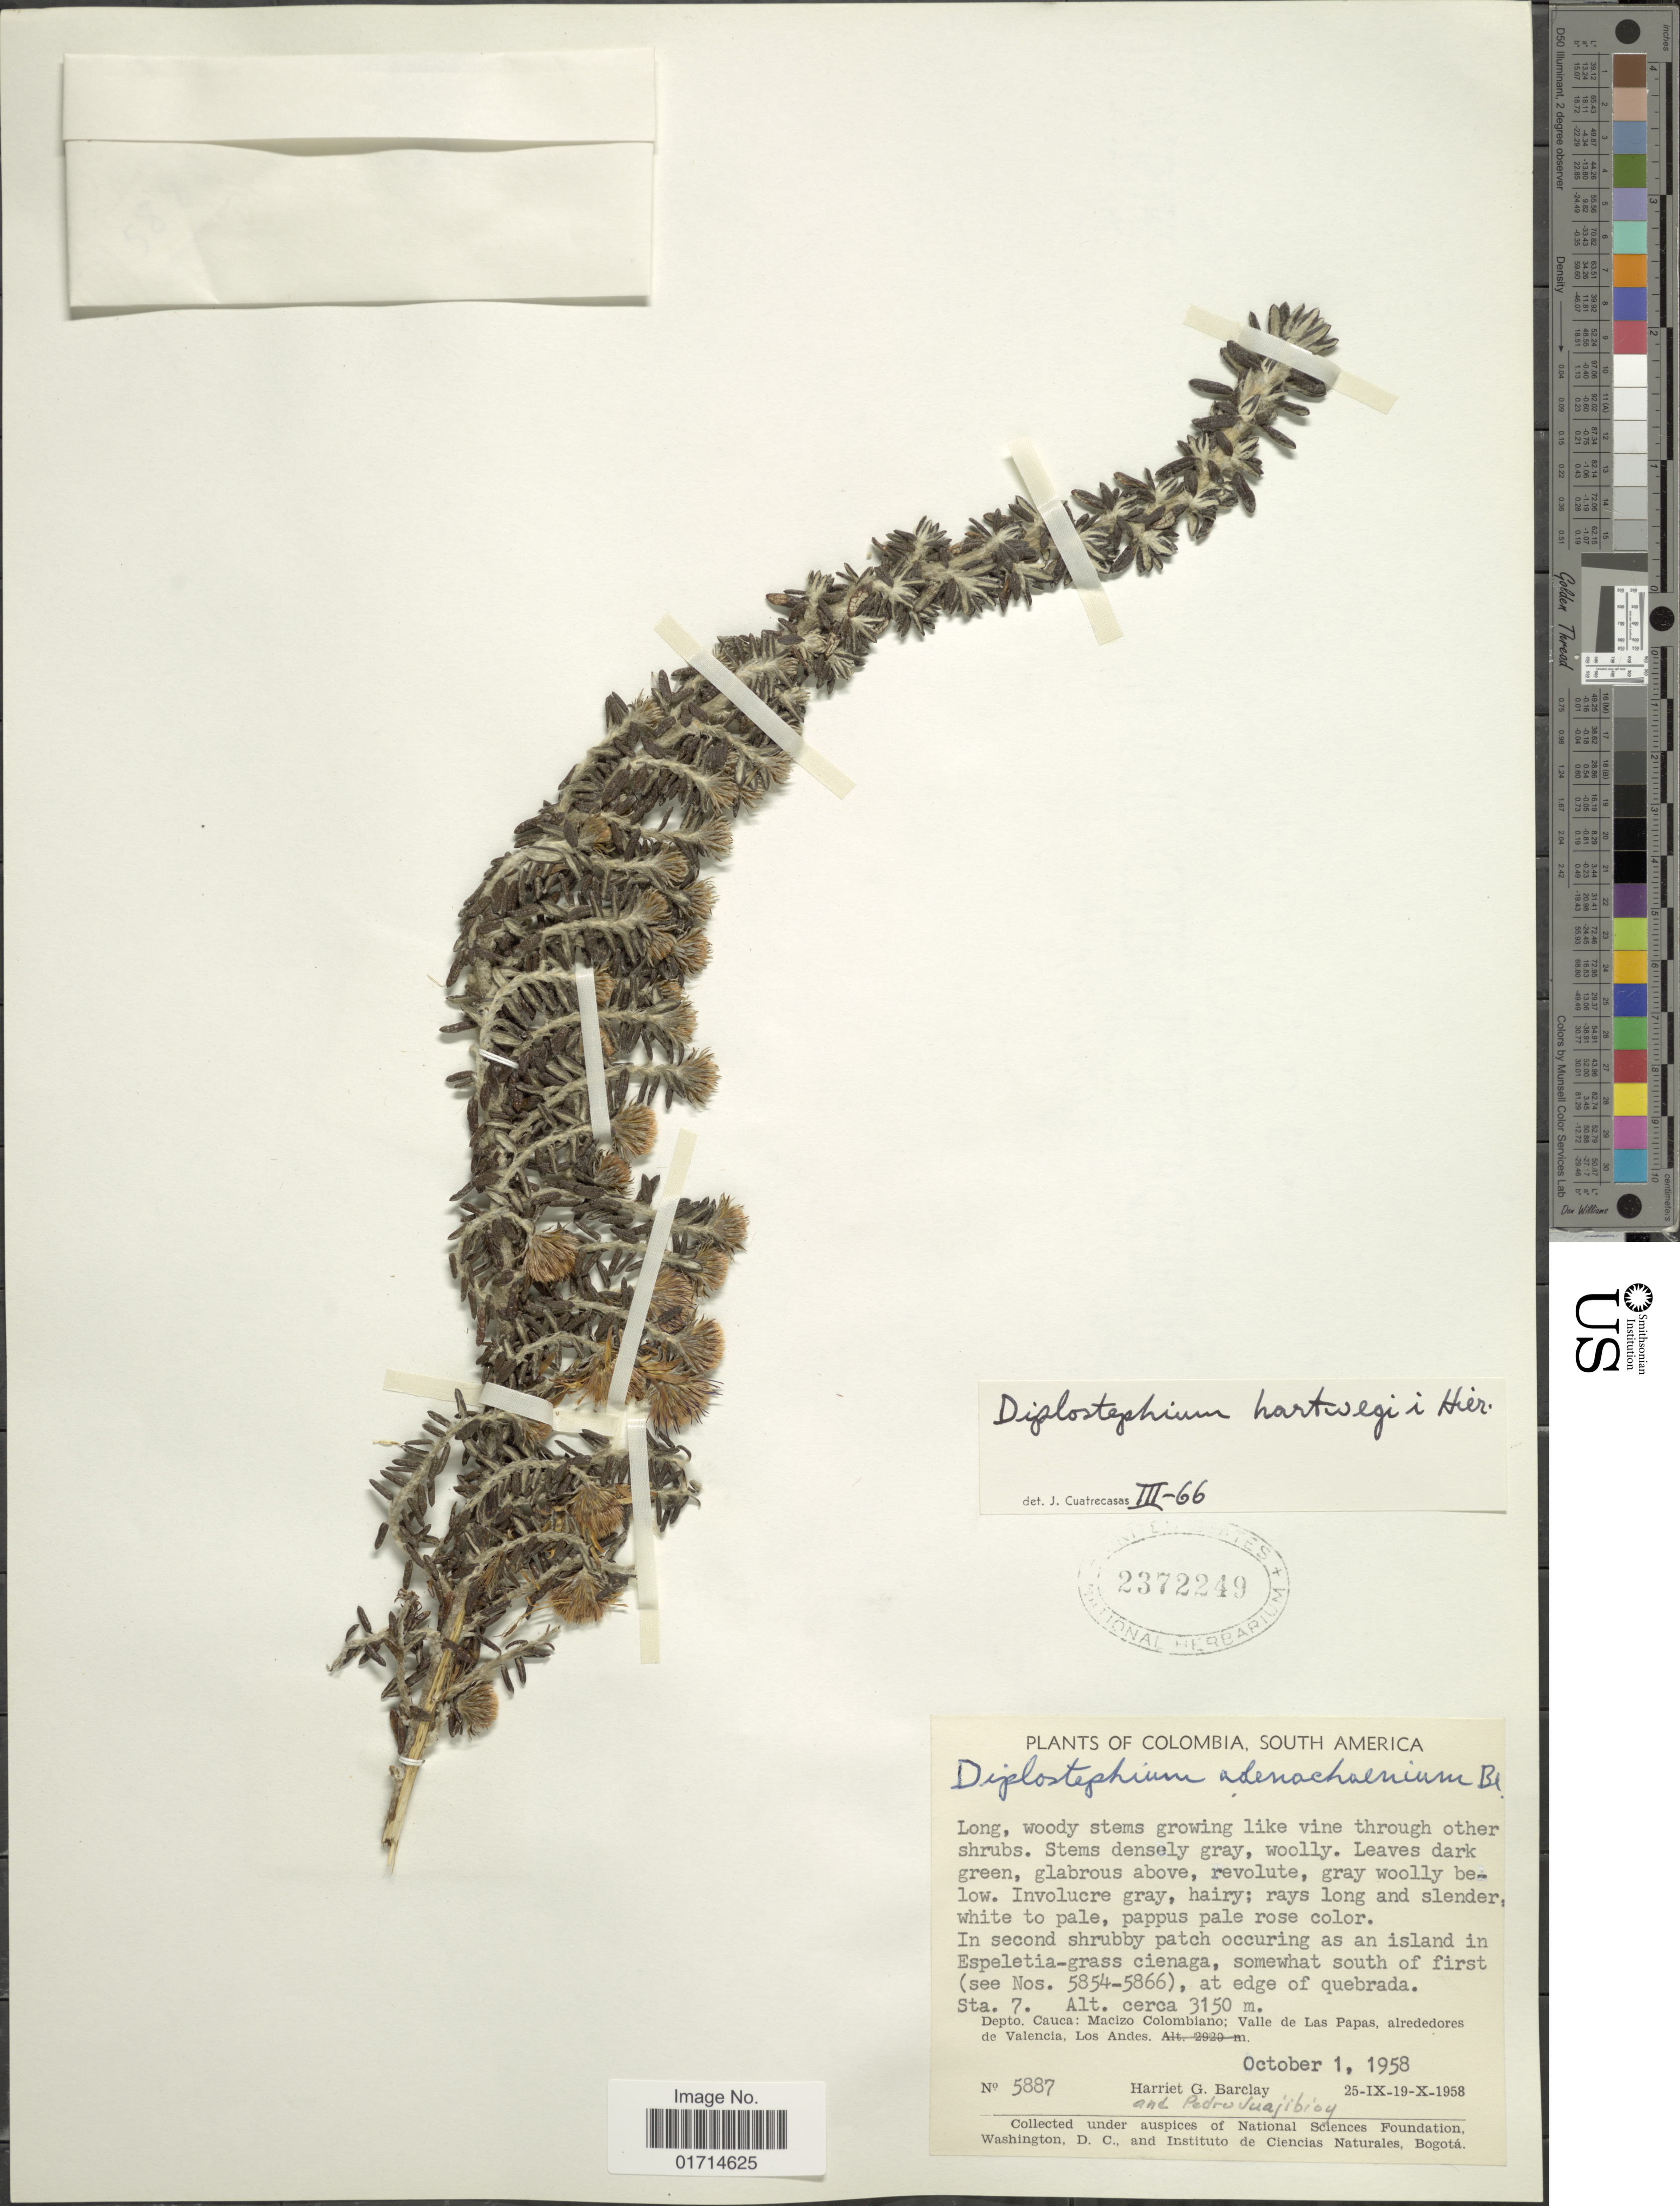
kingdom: Plantae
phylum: Tracheophyta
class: Magnoliopsida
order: Asterales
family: Asteraceae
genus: Diplostephium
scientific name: Diplostephium hartwegii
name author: Hieron.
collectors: H. G. Barclay & P. Juajibioy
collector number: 5887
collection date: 1958-10-01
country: Colombia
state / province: Cauca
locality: Macizo Colombiano, Valle de Las Papas, alrededores de Valencia, Los Andes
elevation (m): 3150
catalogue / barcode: US 2372249